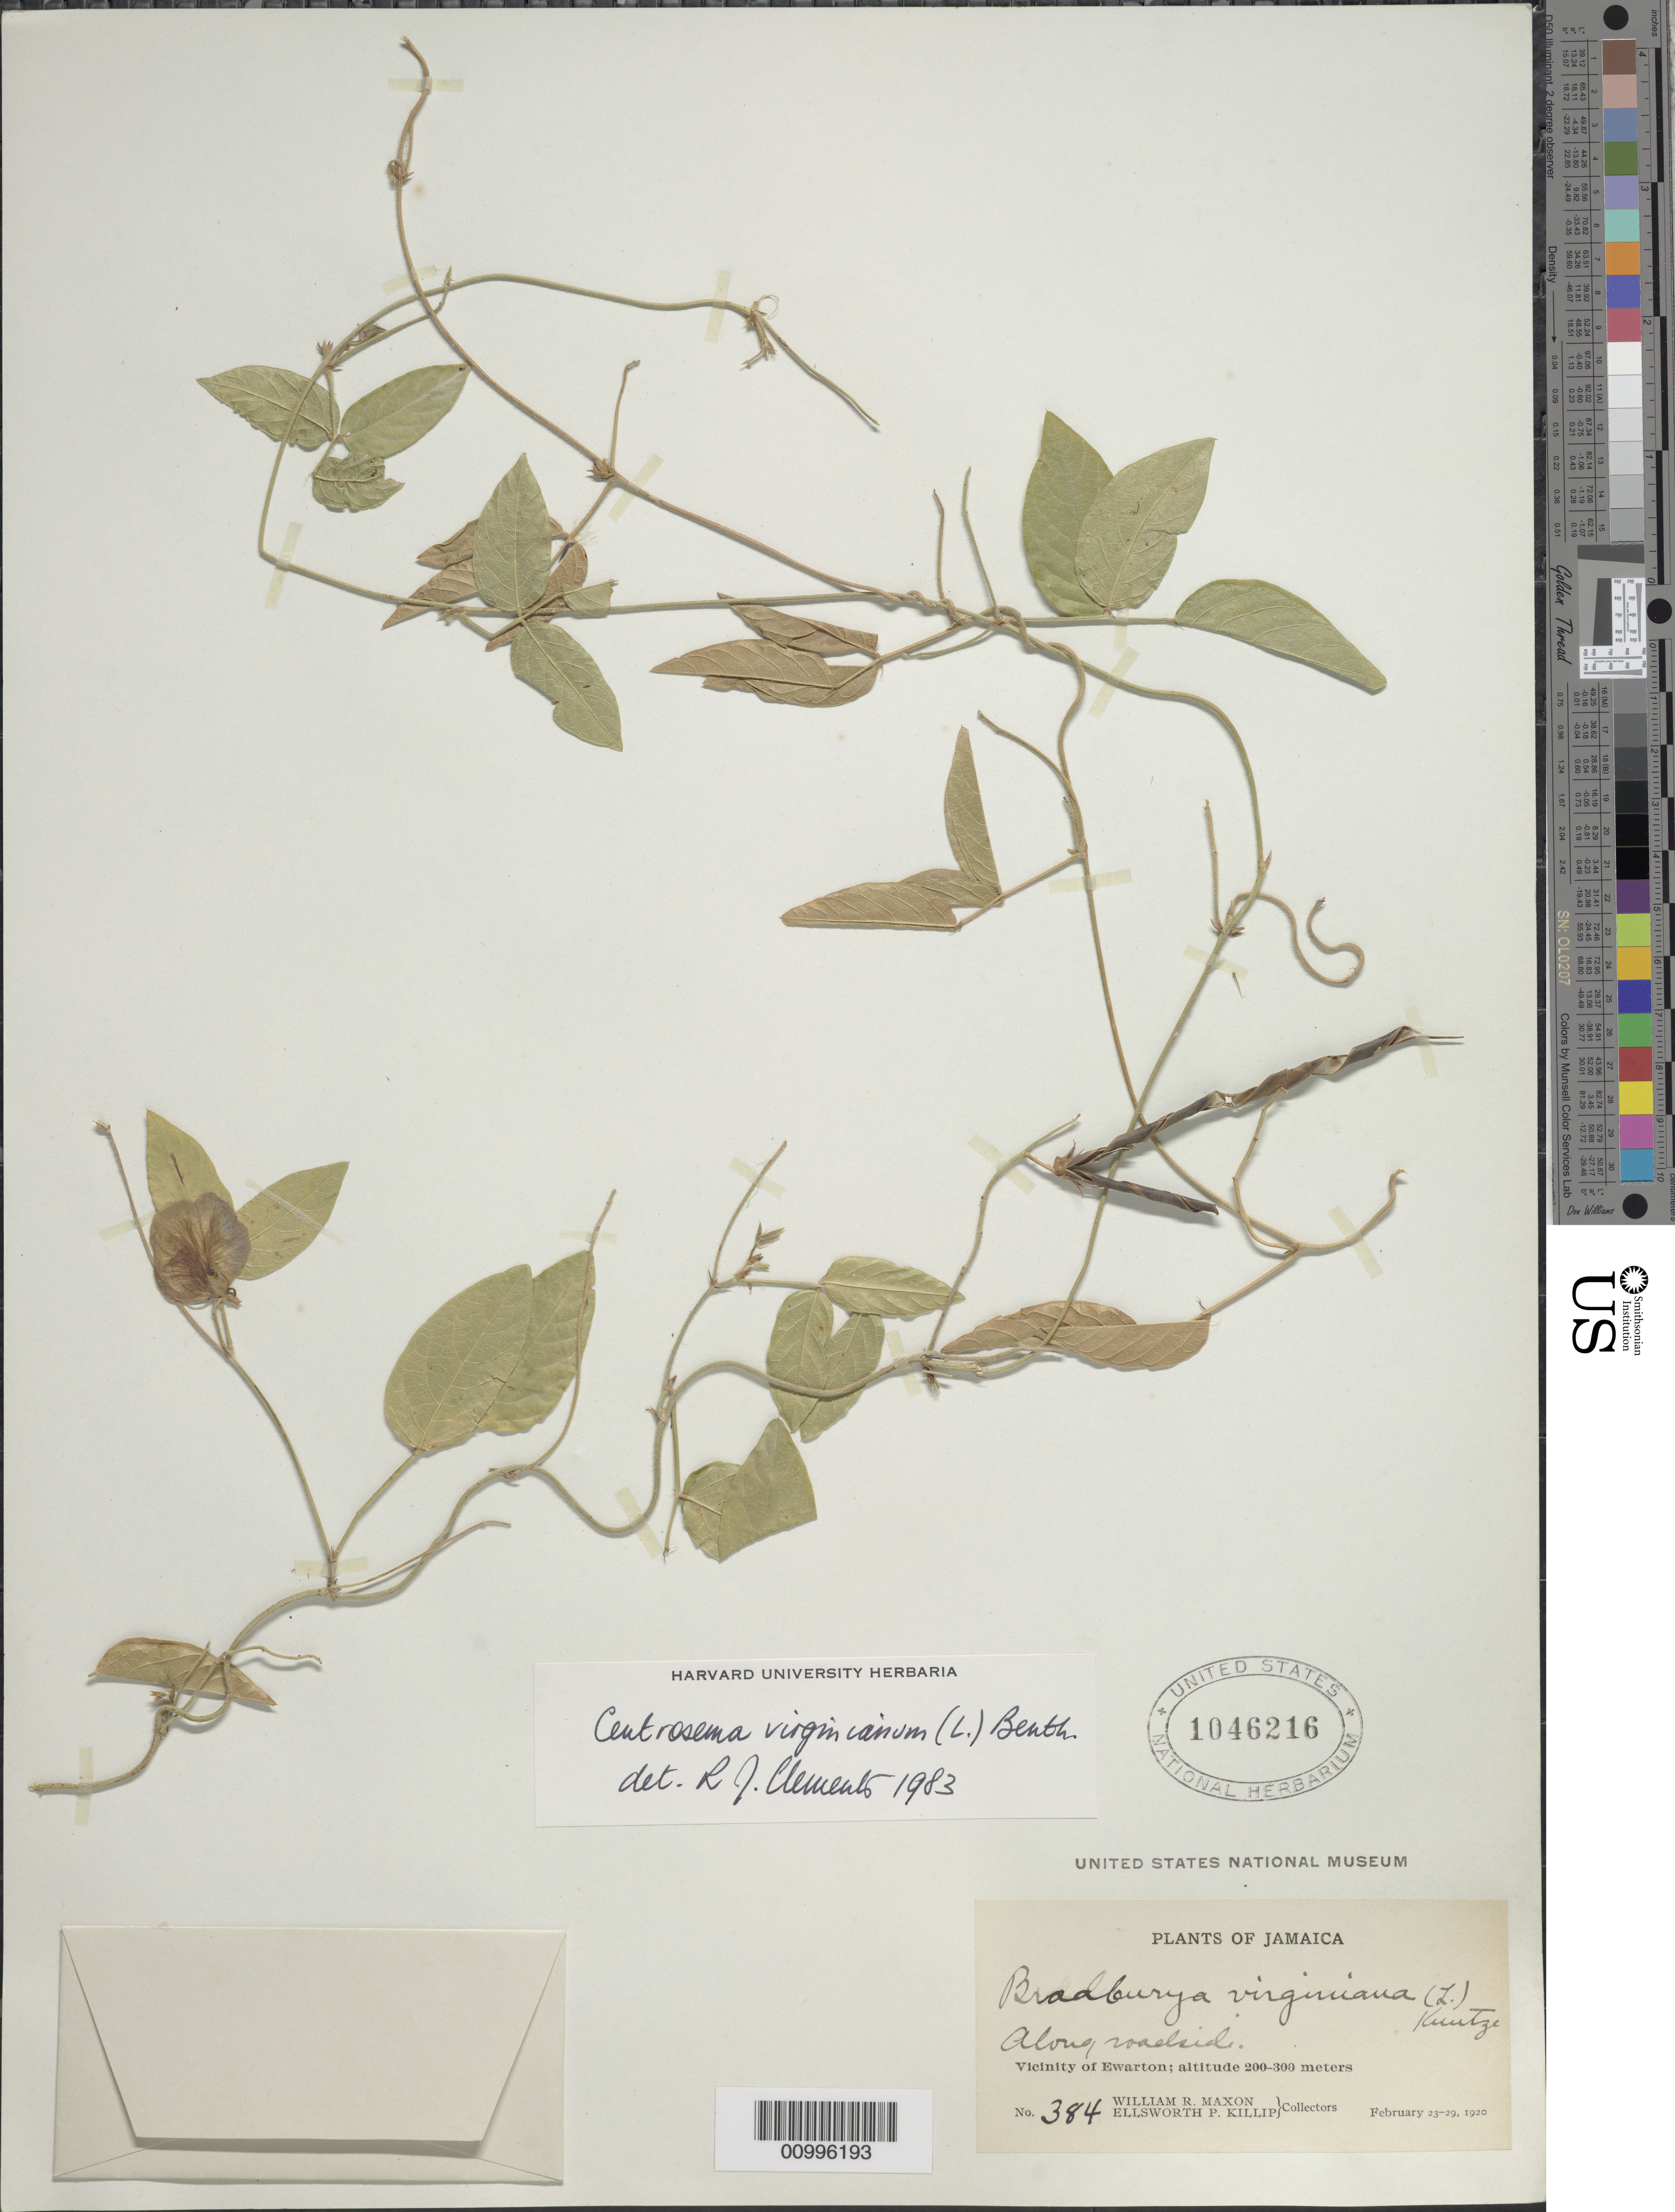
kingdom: Plantae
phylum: Tracheophyta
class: Magnoliopsida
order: Fabales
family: Fabaceae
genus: Centrosema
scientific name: Centrosema virginianum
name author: (L.) Benth.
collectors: W. R. Maxon & E. P. Killip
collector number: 384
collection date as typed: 23 Feb 1920 to 29 Feb 1920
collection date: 1920-02-23/1920-02-29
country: Jamaica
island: Jamaica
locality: Vicinity of Ewarton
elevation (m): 200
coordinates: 0 N, 0 E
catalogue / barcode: US 1046216